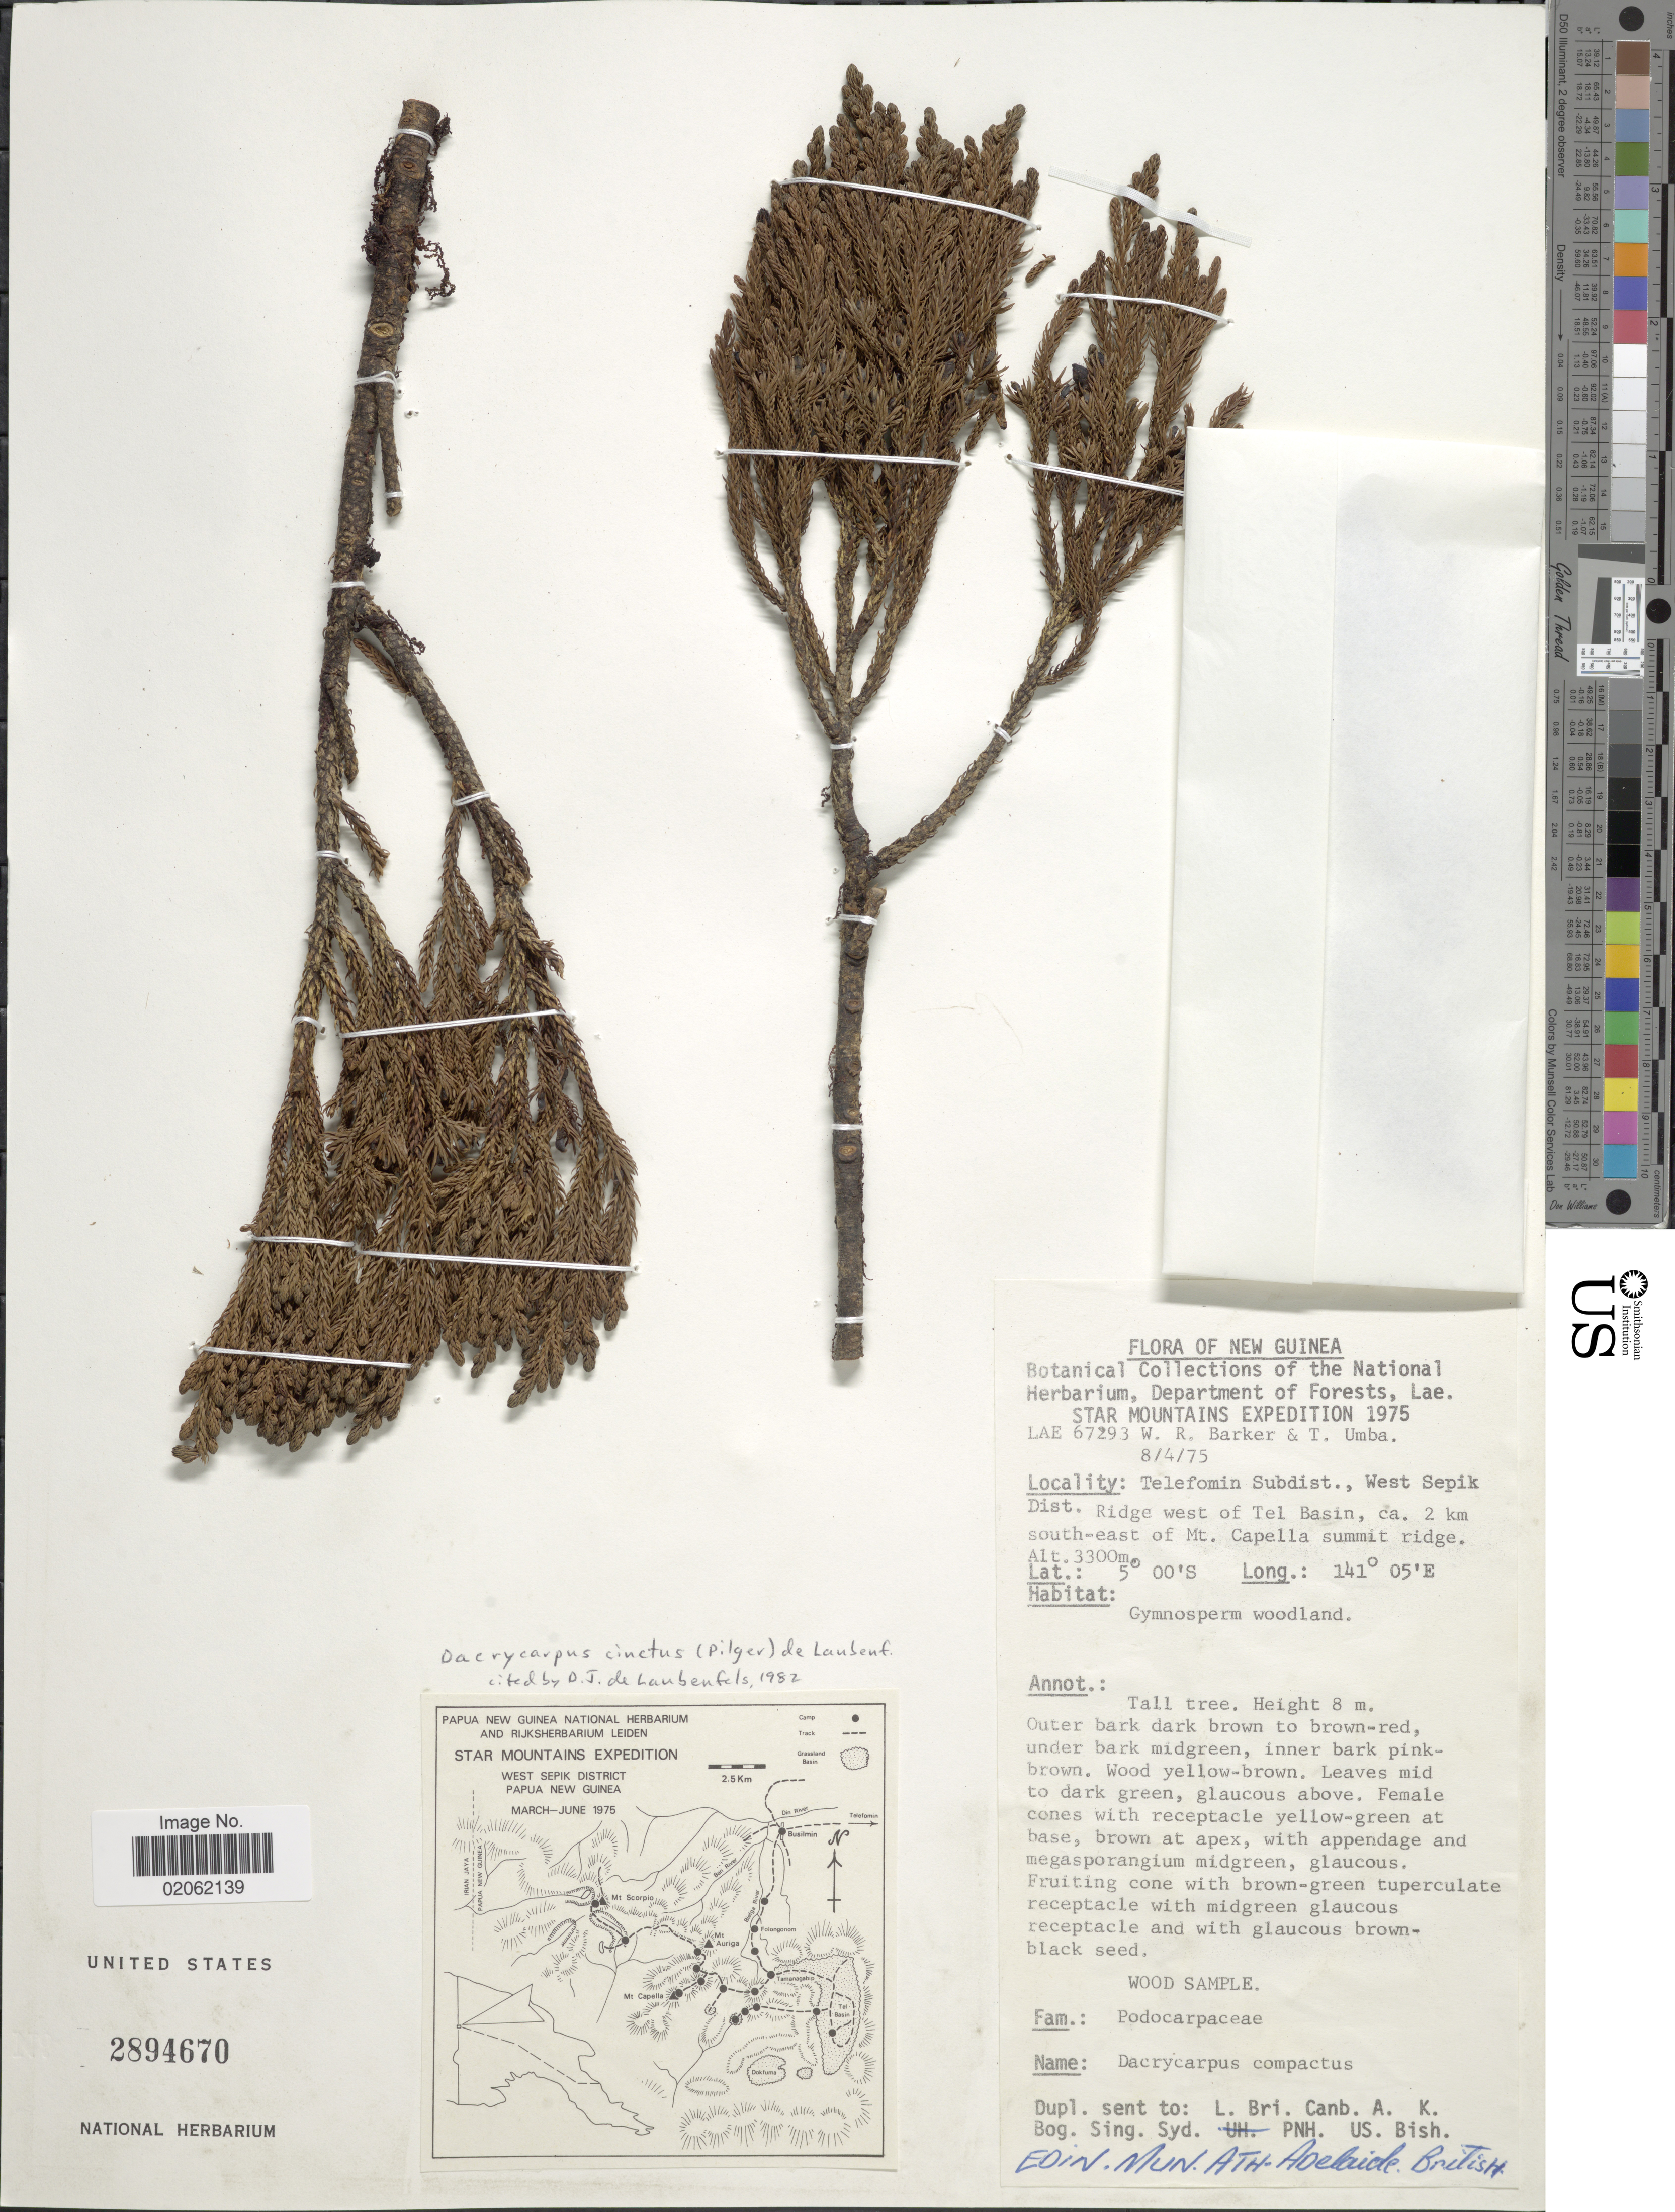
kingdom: Plantae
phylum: Tracheophyta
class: Pinopsida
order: Pinales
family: Podocarpaceae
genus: Dacrycarpus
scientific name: Dacrycarpus cinctus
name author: (Pilg.) de Laub.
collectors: W. R. Barker & T. Umba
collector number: LAE 67293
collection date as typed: Transcribed d/m/y: 8/4/75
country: Papua New Guinea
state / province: Sandaun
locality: New Guinea, Stat Mountains, Telefomin Subdist., West Sepik Dist. Ridge west of Tel Basin, ca 2 km south-east of Mt Capella summit ridge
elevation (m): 300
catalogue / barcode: US 2894670